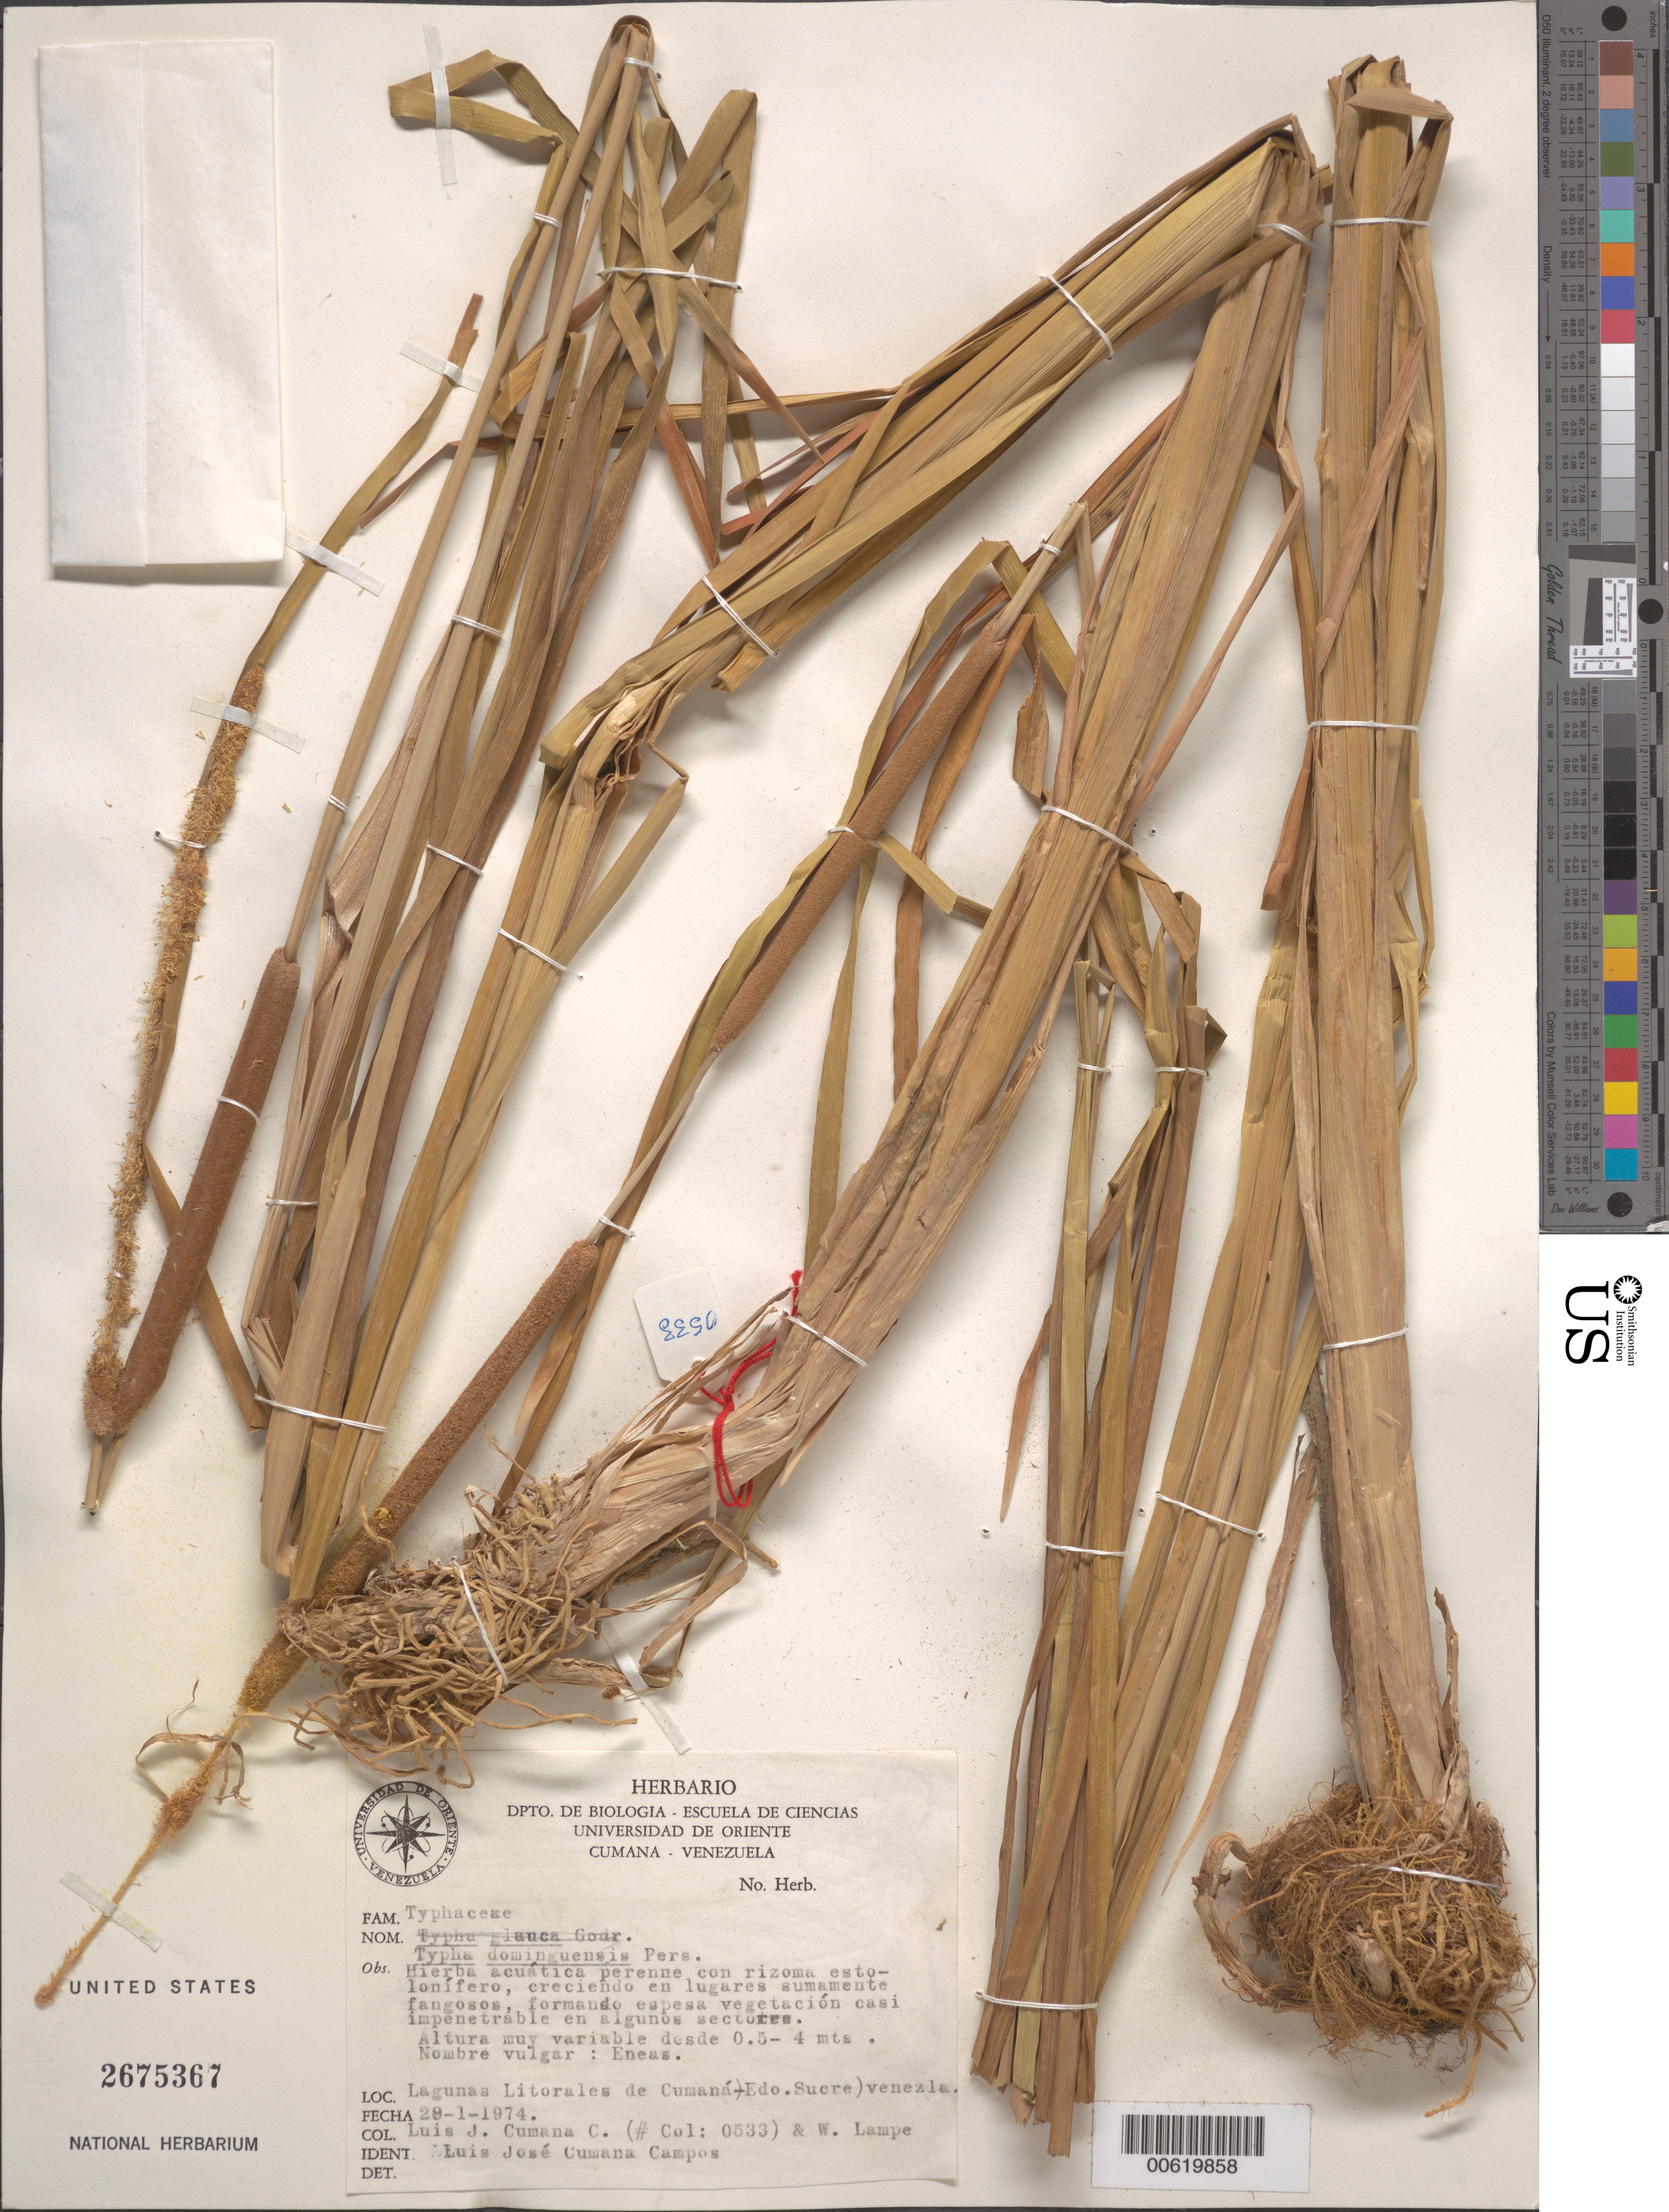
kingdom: Plantae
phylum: Tracheophyta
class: Liliopsida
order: Poales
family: Typhaceae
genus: Typha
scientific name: Typha domingensis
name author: Pers.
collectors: L. J. Cumaná C. & w. Lampe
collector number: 0533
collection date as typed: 29 Jan 1974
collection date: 1974-01-29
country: Venezuela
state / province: Sucre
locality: Lagunas Litorales de Cumana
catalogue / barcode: US 2675367